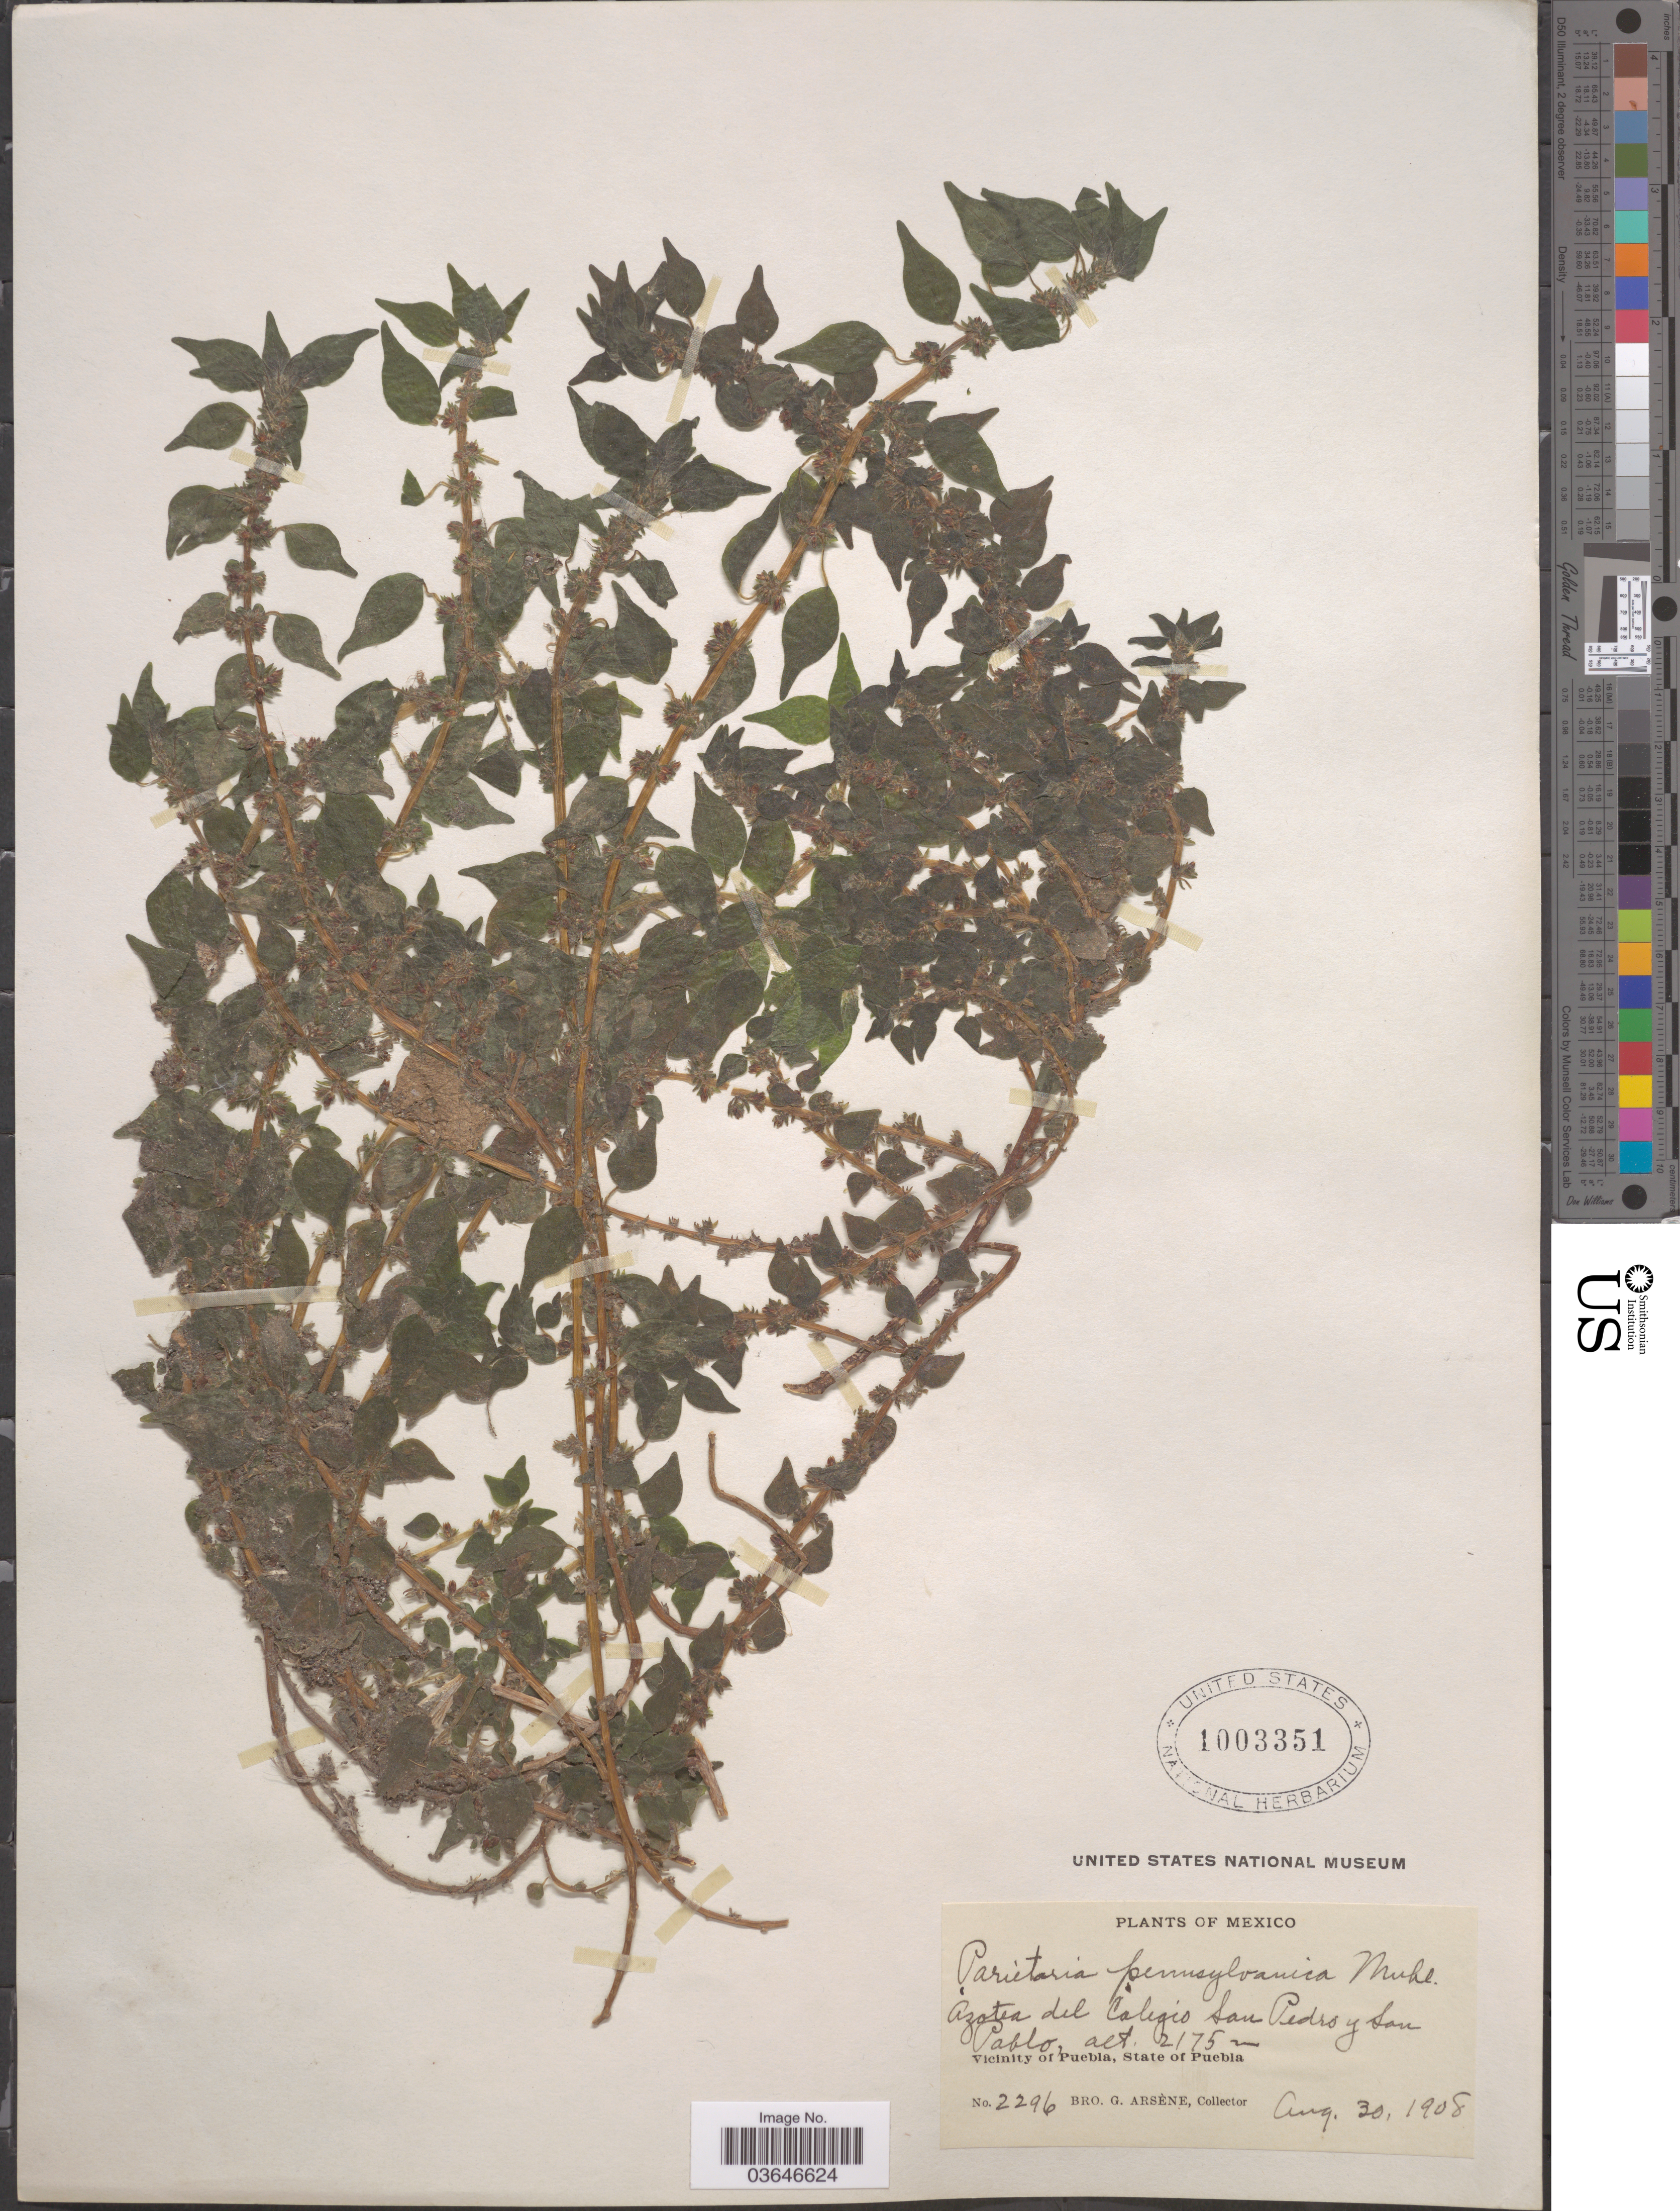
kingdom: Plantae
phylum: Tracheophyta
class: Magnoliopsida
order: Rosales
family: Urticaceae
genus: Parietaria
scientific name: Parietaria pensylvanica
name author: Muhl. ex Willd.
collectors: Bro. G. Arsène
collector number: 2296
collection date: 1908-08-30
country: Mexico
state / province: Puebla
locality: Azotea del Colegio San Pedro y San Pablo. Vicinity of Puebla, State of Puebla.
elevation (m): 2175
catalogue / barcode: US 1003351